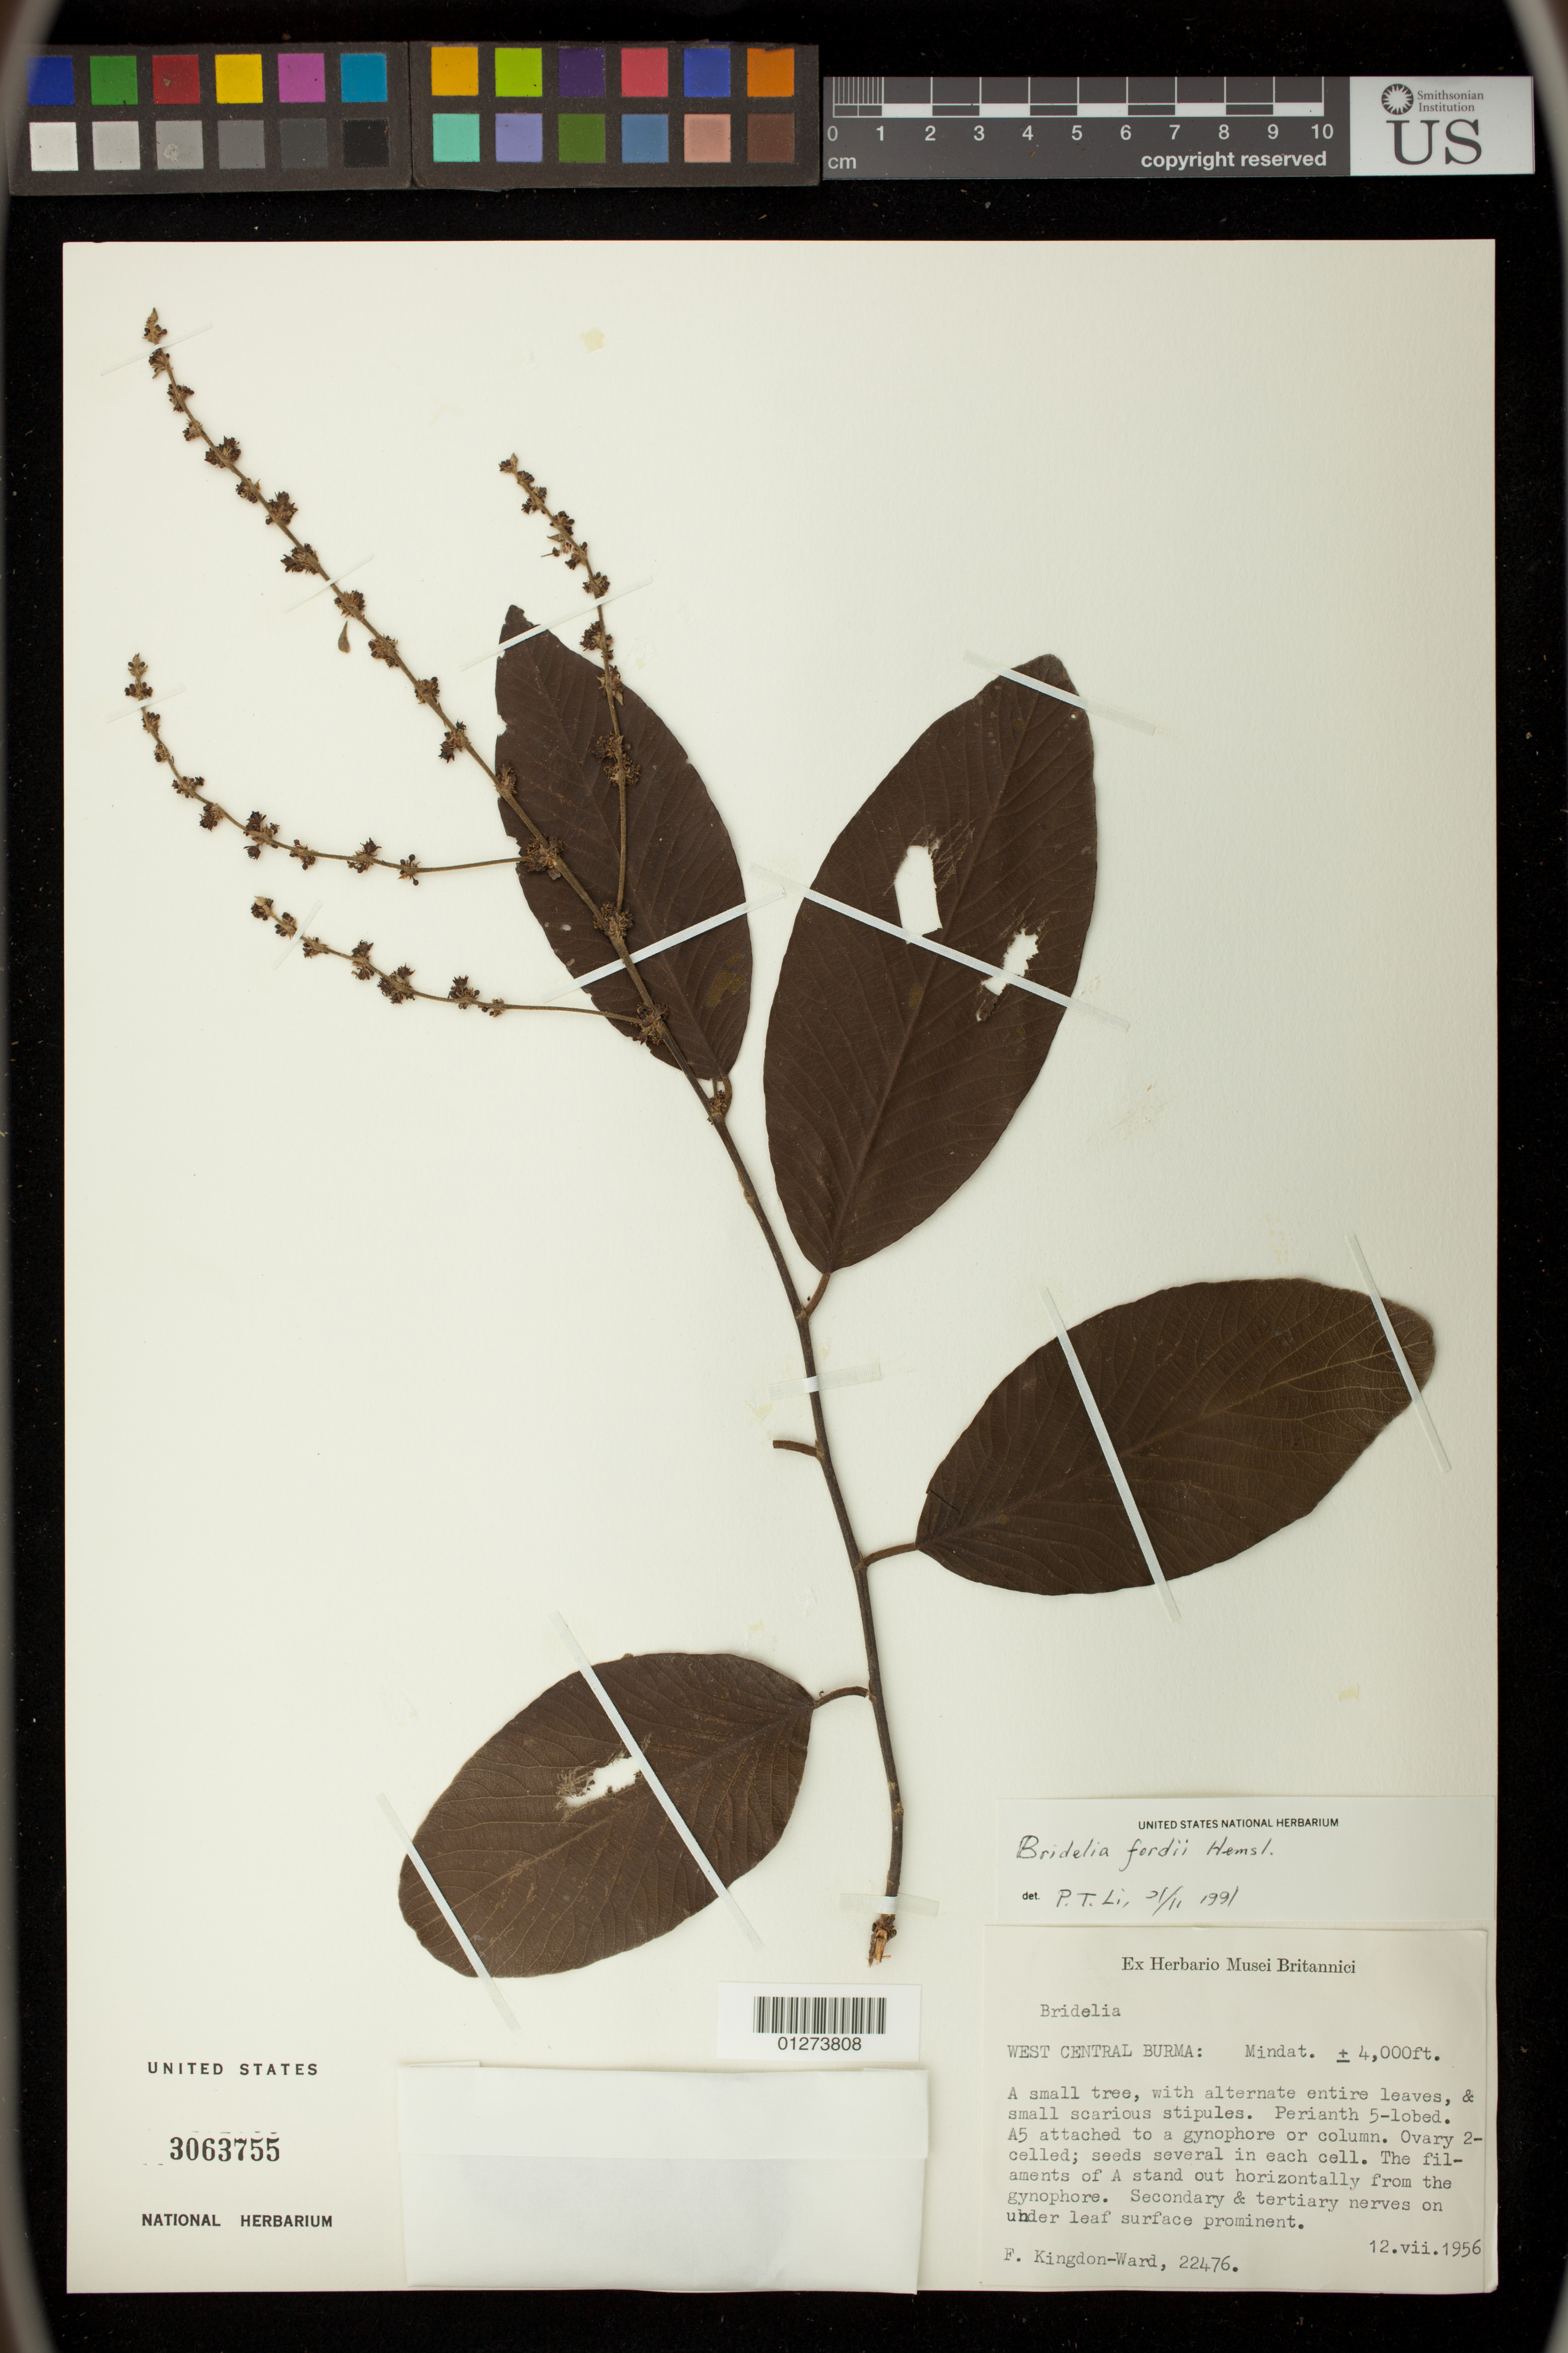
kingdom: Plantae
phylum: Tracheophyta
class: Magnoliopsida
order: Malpighiales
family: Phyllanthaceae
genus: Bridelia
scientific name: Bridelia retusa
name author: (L.) A. Juss.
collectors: F. Kingdon Ward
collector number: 22476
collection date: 1956-07-12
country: Myanmar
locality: West Central Burma: Mindat.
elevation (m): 1219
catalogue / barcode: US 3063755